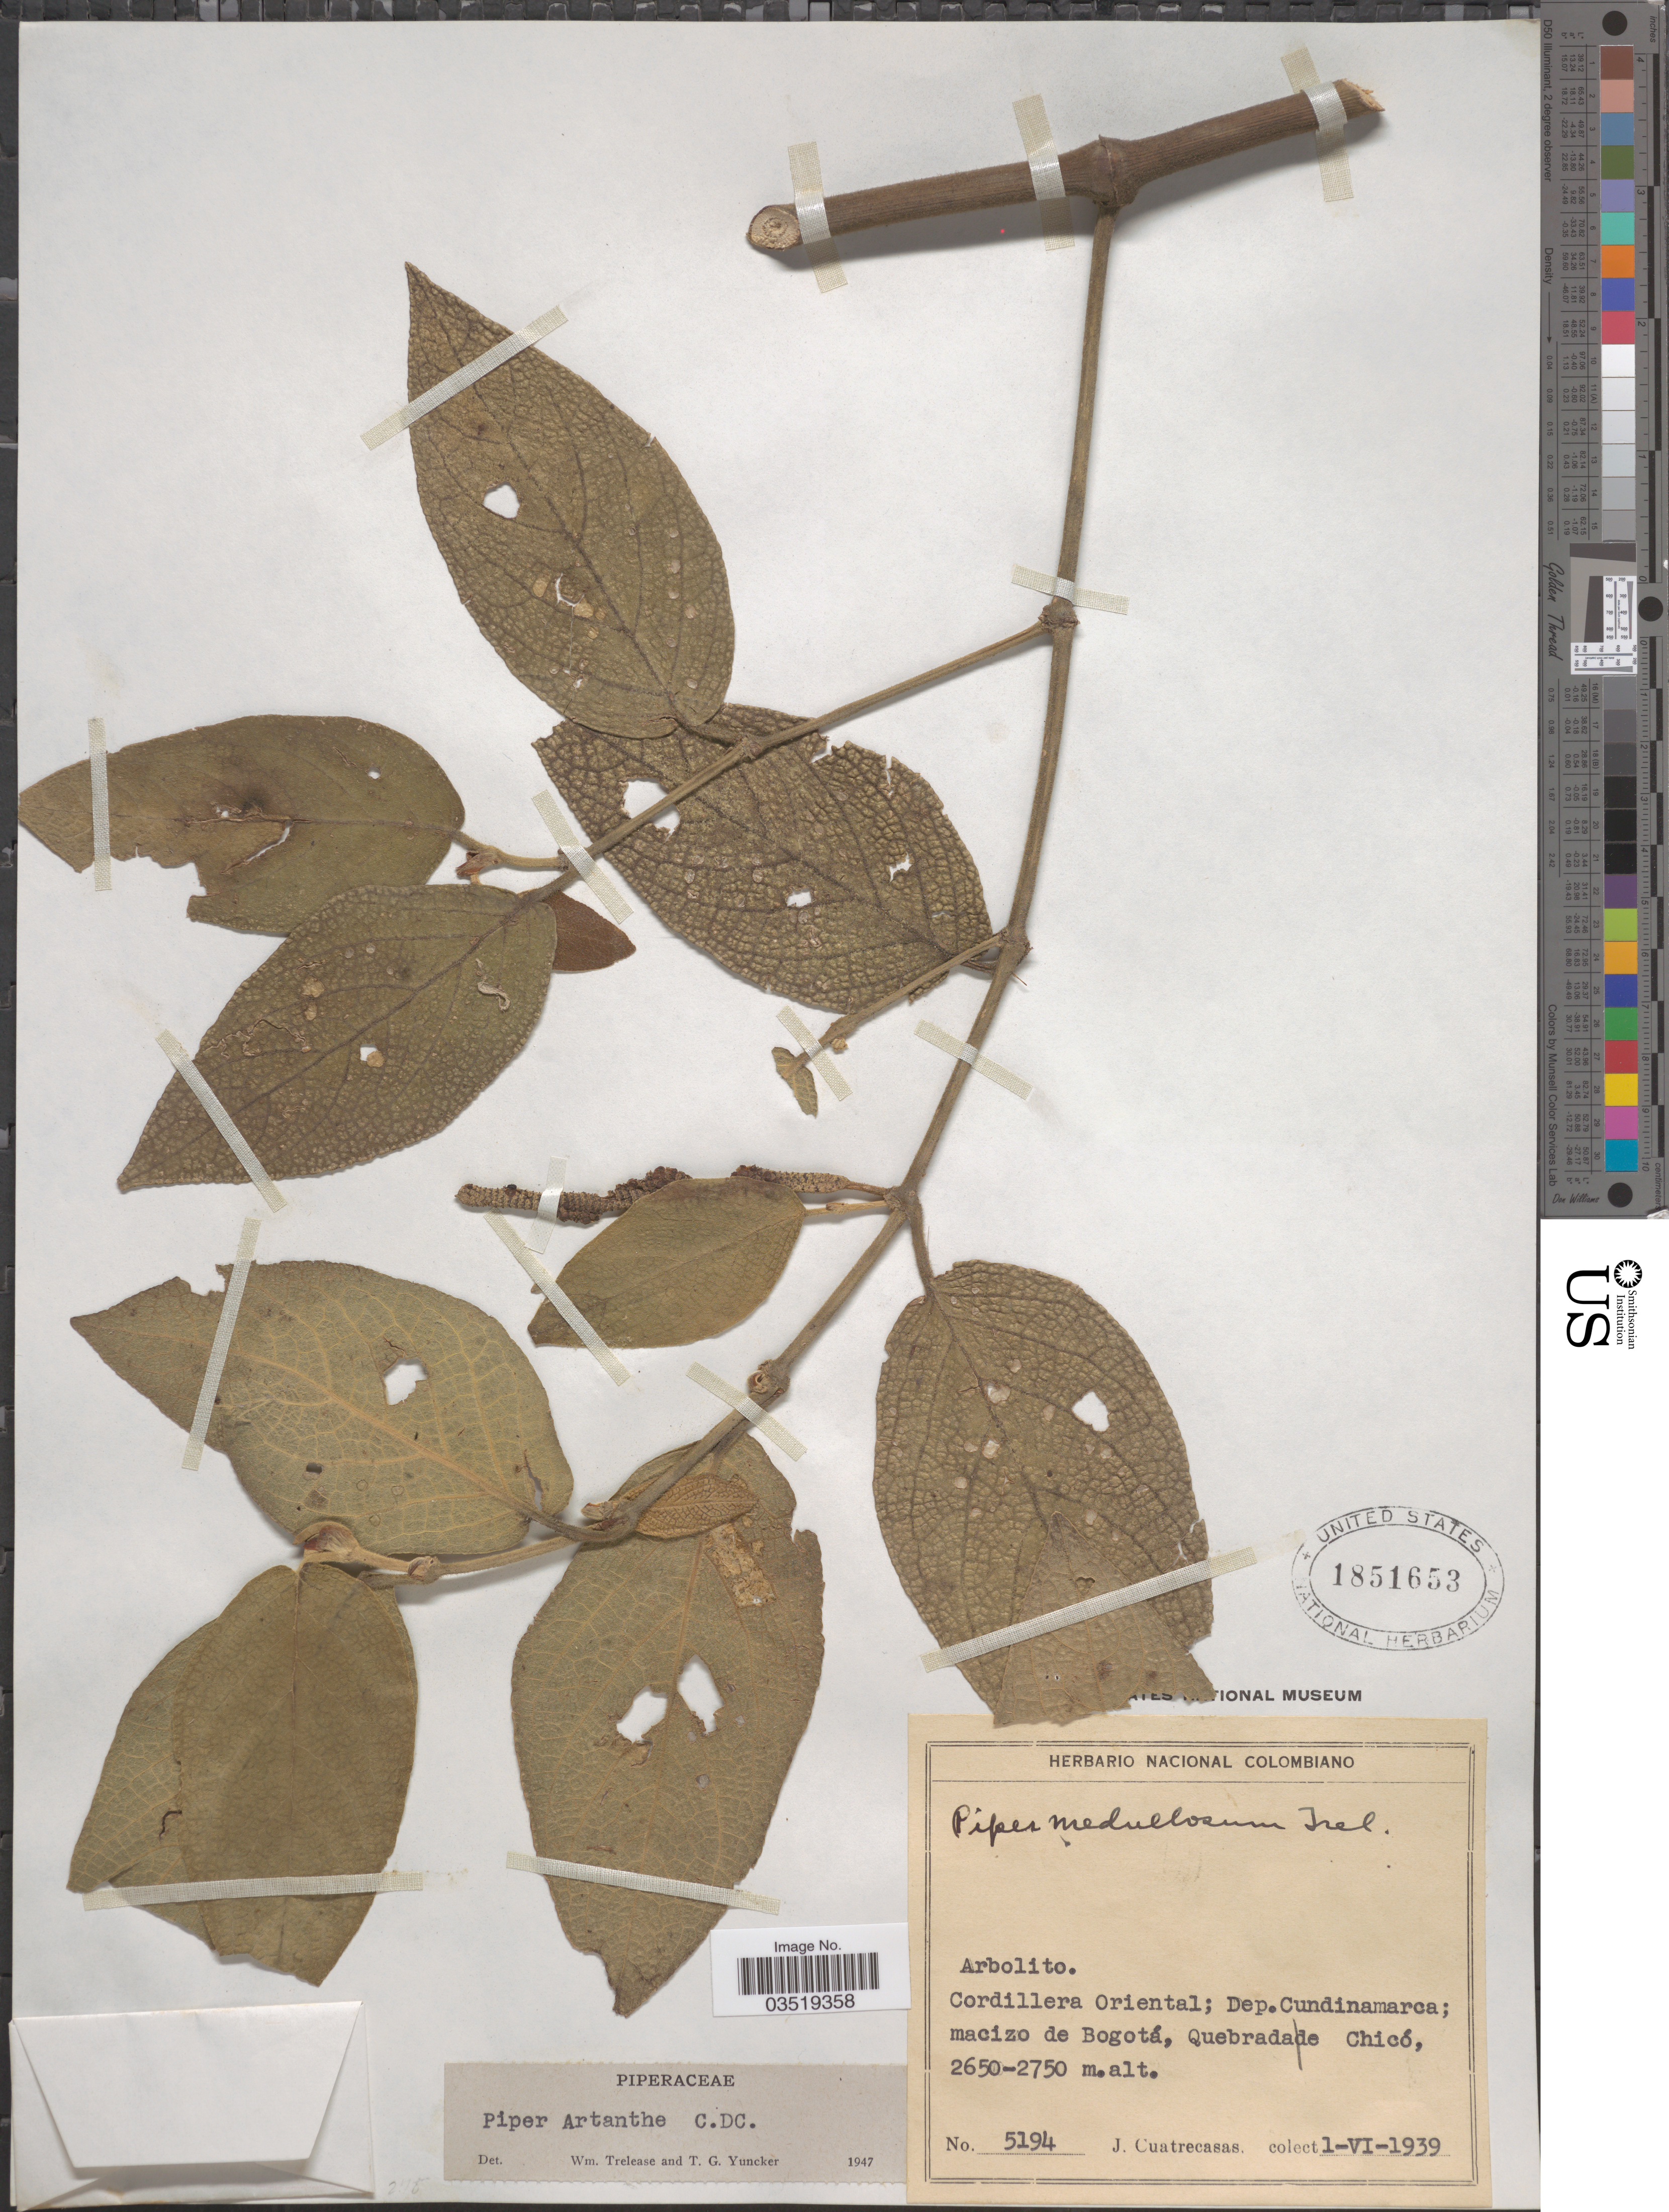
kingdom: Plantae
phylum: Tracheophyta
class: Magnoliopsida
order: Piperales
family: Piperaceae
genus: Piper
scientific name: Piper artanthe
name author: C. DC.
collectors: J. Cuatrecasas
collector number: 5194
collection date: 1939-06-01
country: Colombia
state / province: Cundinamarca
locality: Cordillera Oriental; Dep. Cundinamarca; macizo de Bogotá, Quebrada de Chicó.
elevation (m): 2650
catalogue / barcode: US 1851653